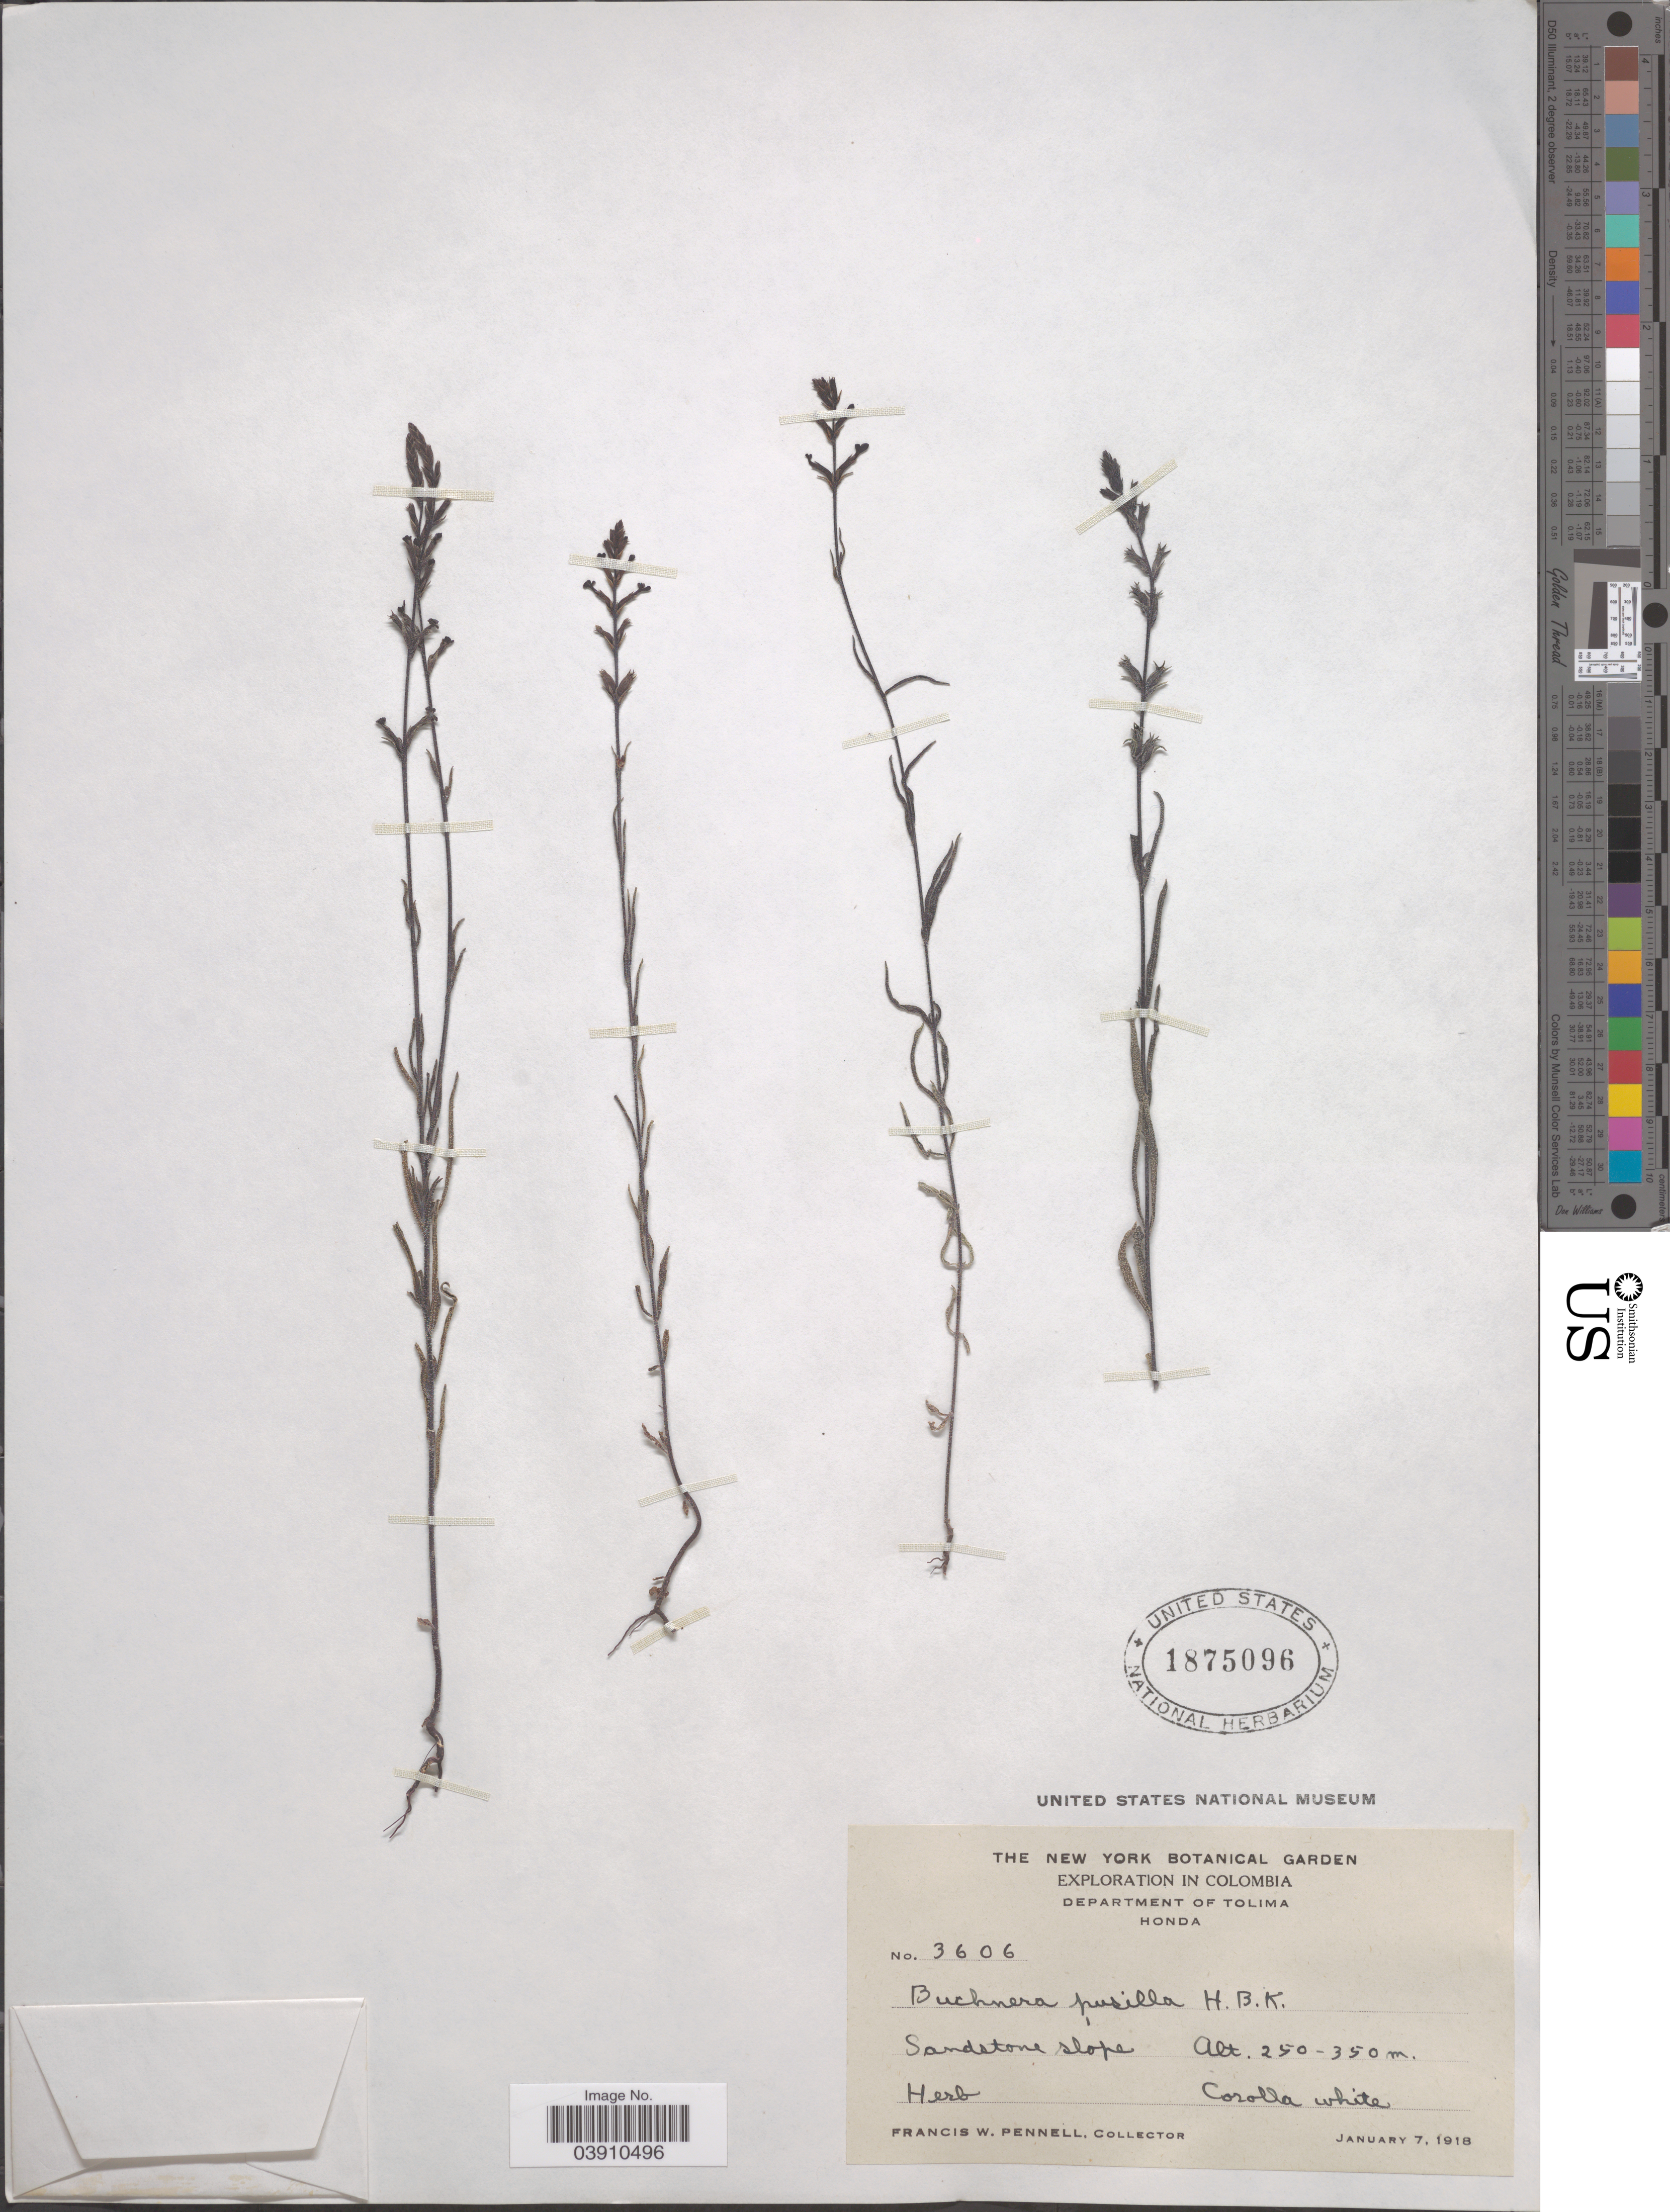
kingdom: Plantae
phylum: Tracheophyta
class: Magnoliopsida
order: Lamiales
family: Orobanchaceae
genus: Buchnera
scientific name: Buchnera pusilla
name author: Kunth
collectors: F. W. Pennell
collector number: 3606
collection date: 1918-01-07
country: Colombia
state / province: Tolima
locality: Department of Tolima. Honda.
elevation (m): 250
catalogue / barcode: US 1875096